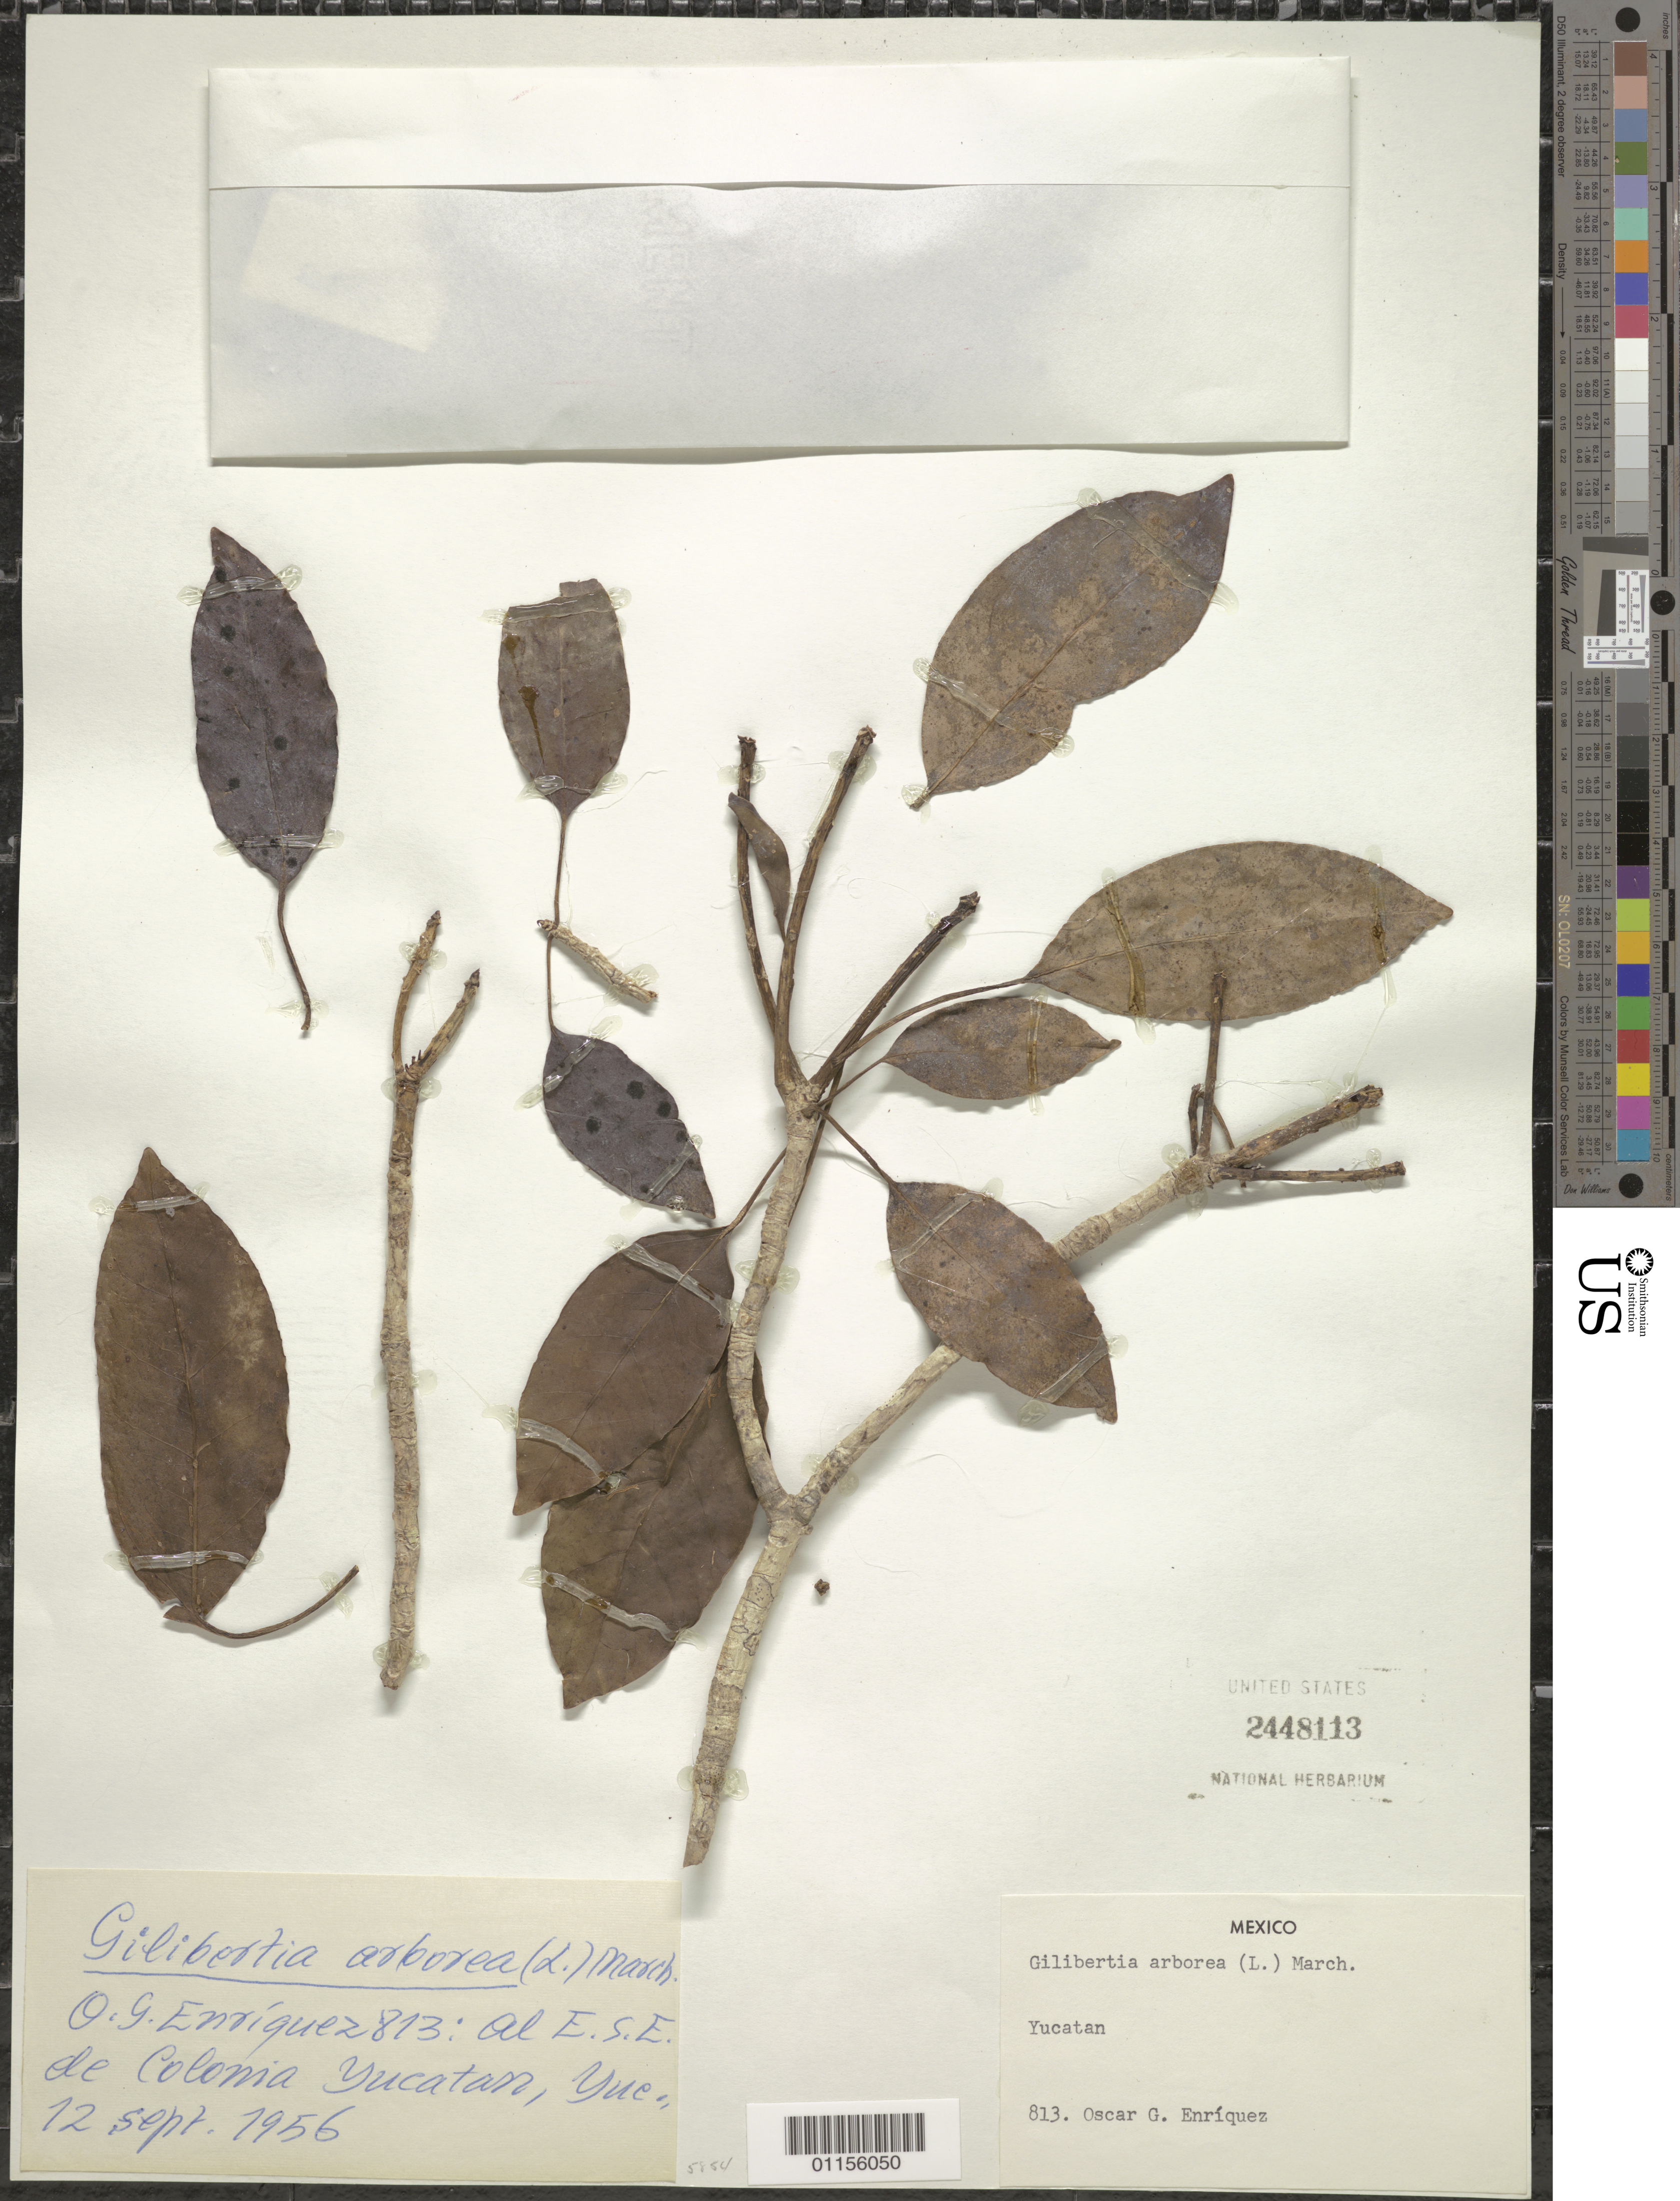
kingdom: Plantae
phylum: Tracheophyta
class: Magnoliopsida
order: Apiales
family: Araliaceae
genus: Dendropanax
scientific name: Dendropanax arboreus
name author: (L.) Decne. & Planch.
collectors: O. Enriquez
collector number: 813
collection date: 1956-09-12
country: Mexico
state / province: Yucatán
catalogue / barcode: US 2448113